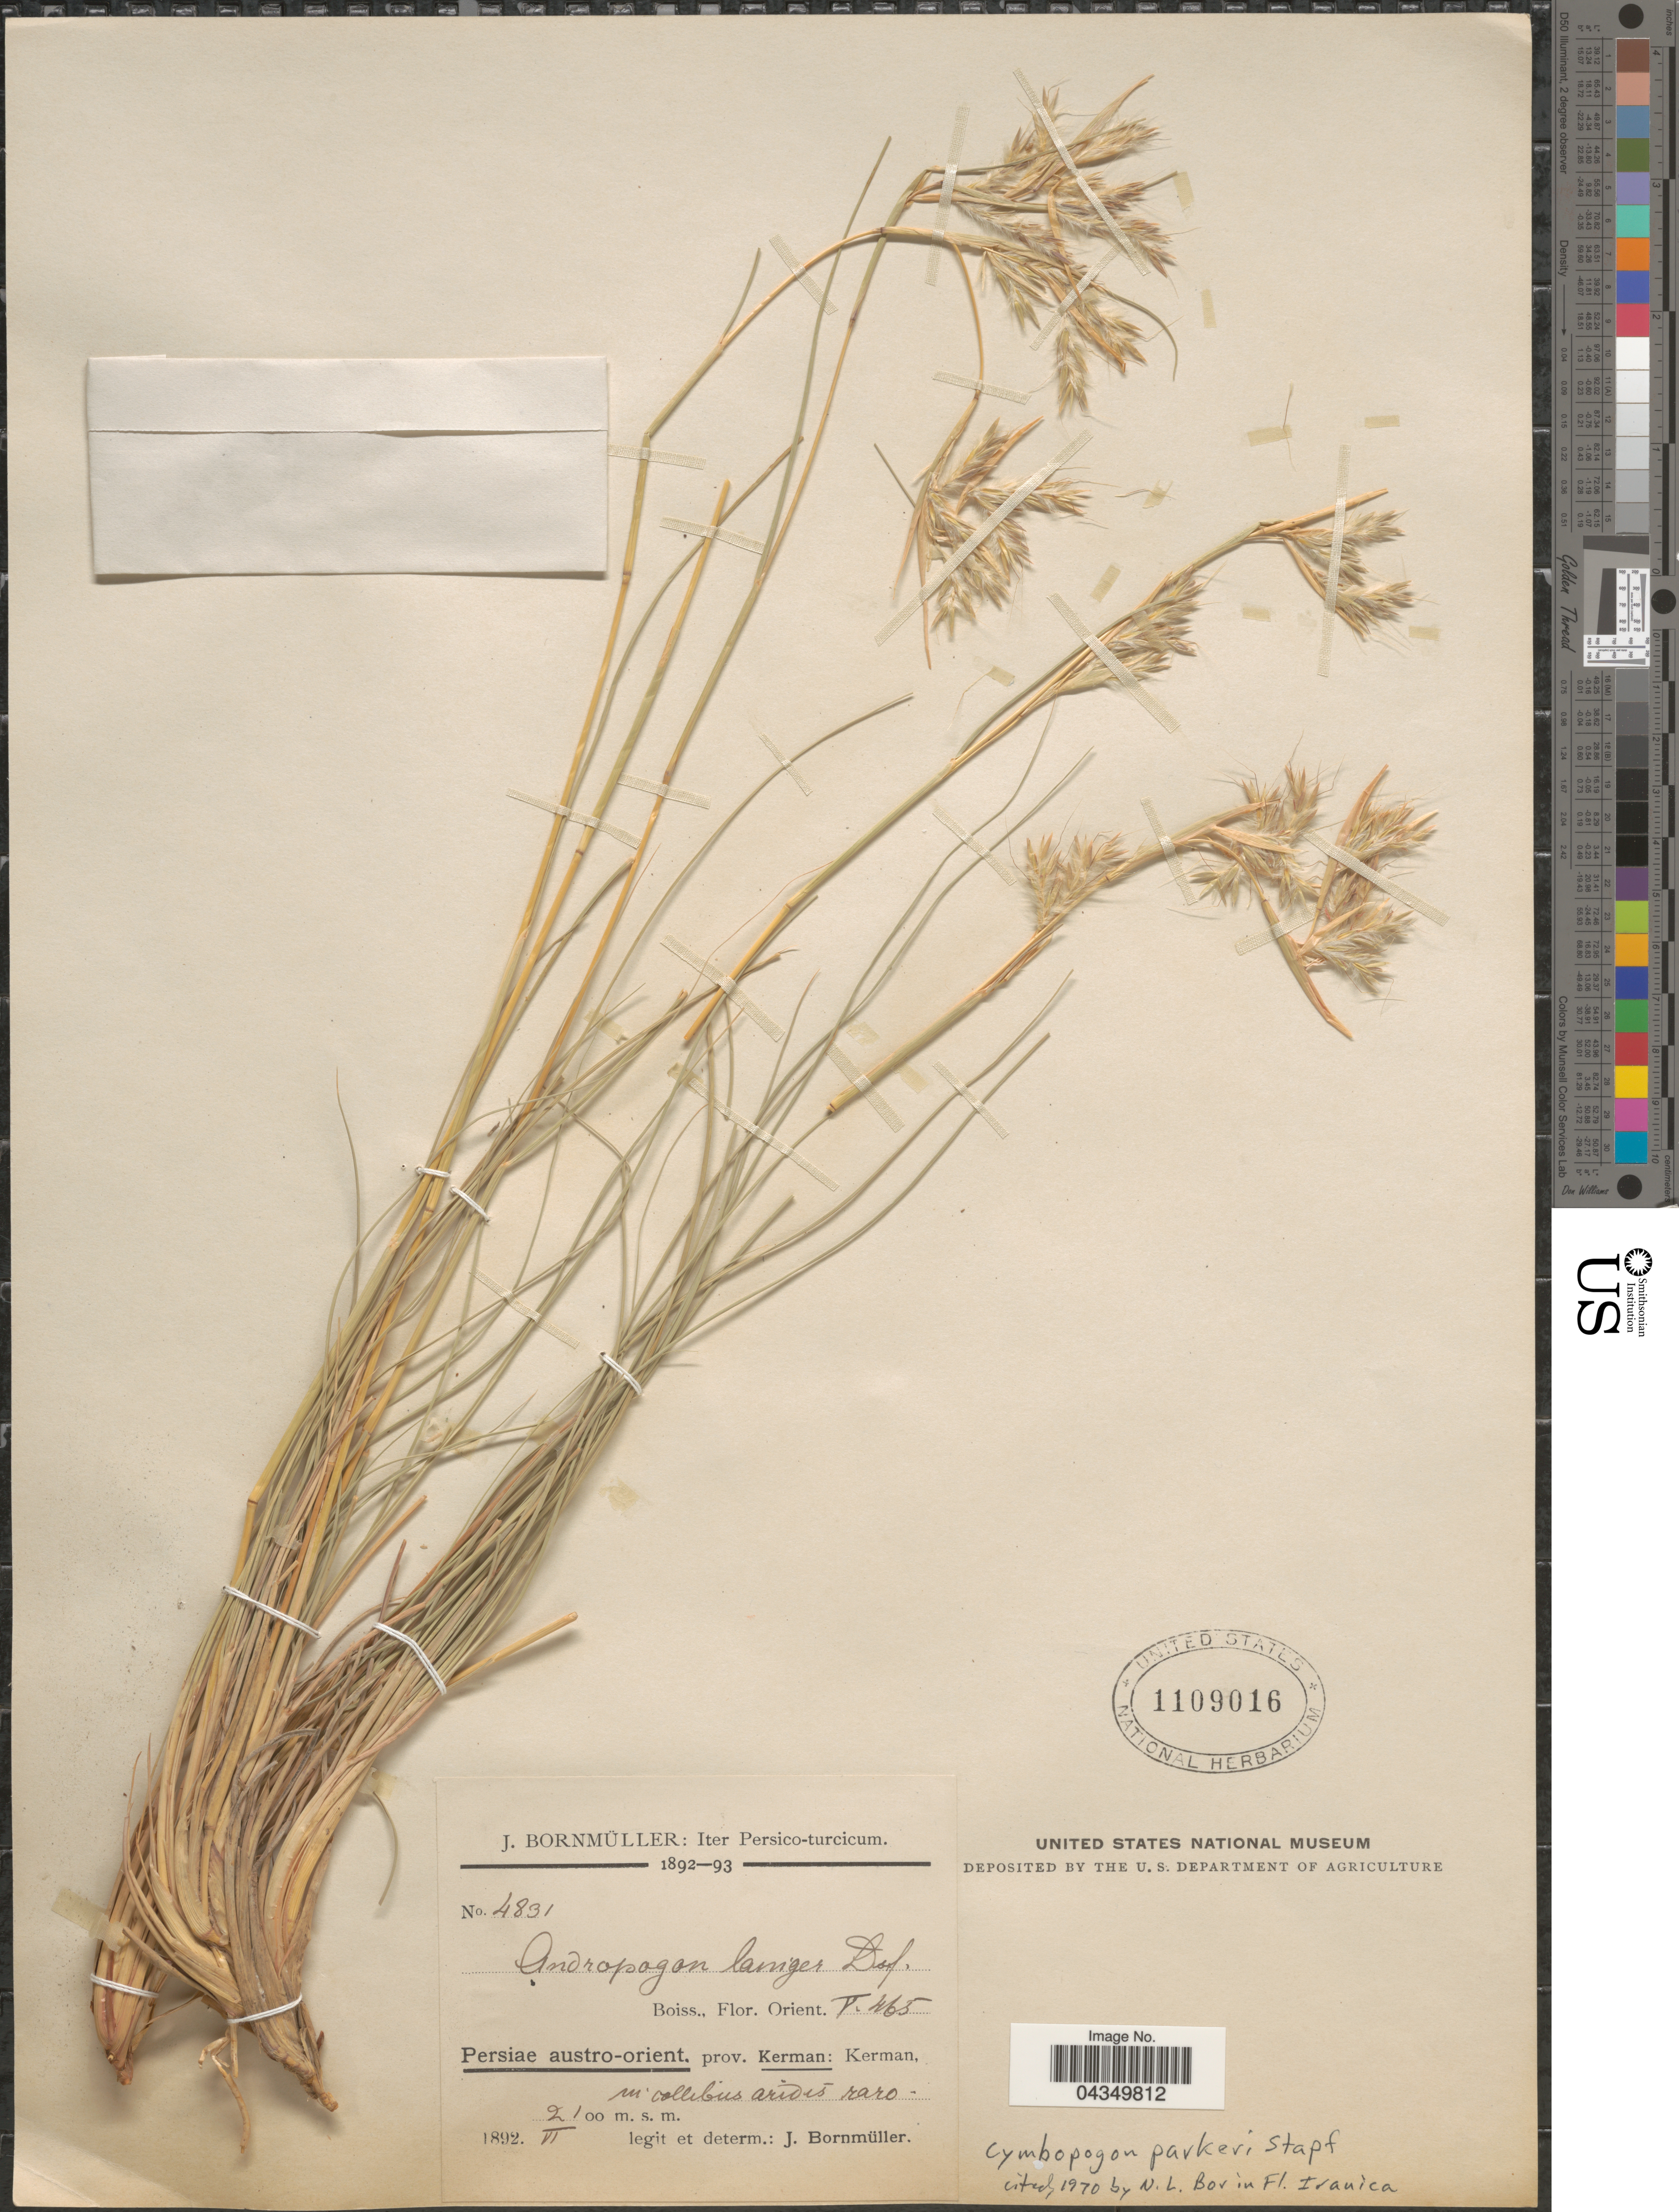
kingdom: Plantae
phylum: Tracheophyta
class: Liliopsida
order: Poales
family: Poaceae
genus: Cymbopogon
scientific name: Cymbopogon commutatus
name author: (Steud.) Stapf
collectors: J. Bornmüller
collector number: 4831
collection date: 1892-06-02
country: Iran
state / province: Kerman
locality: Iter Persico-turcicum 1892-93. Persiae austro-orient. Kerman.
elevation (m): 100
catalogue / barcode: US 1109016